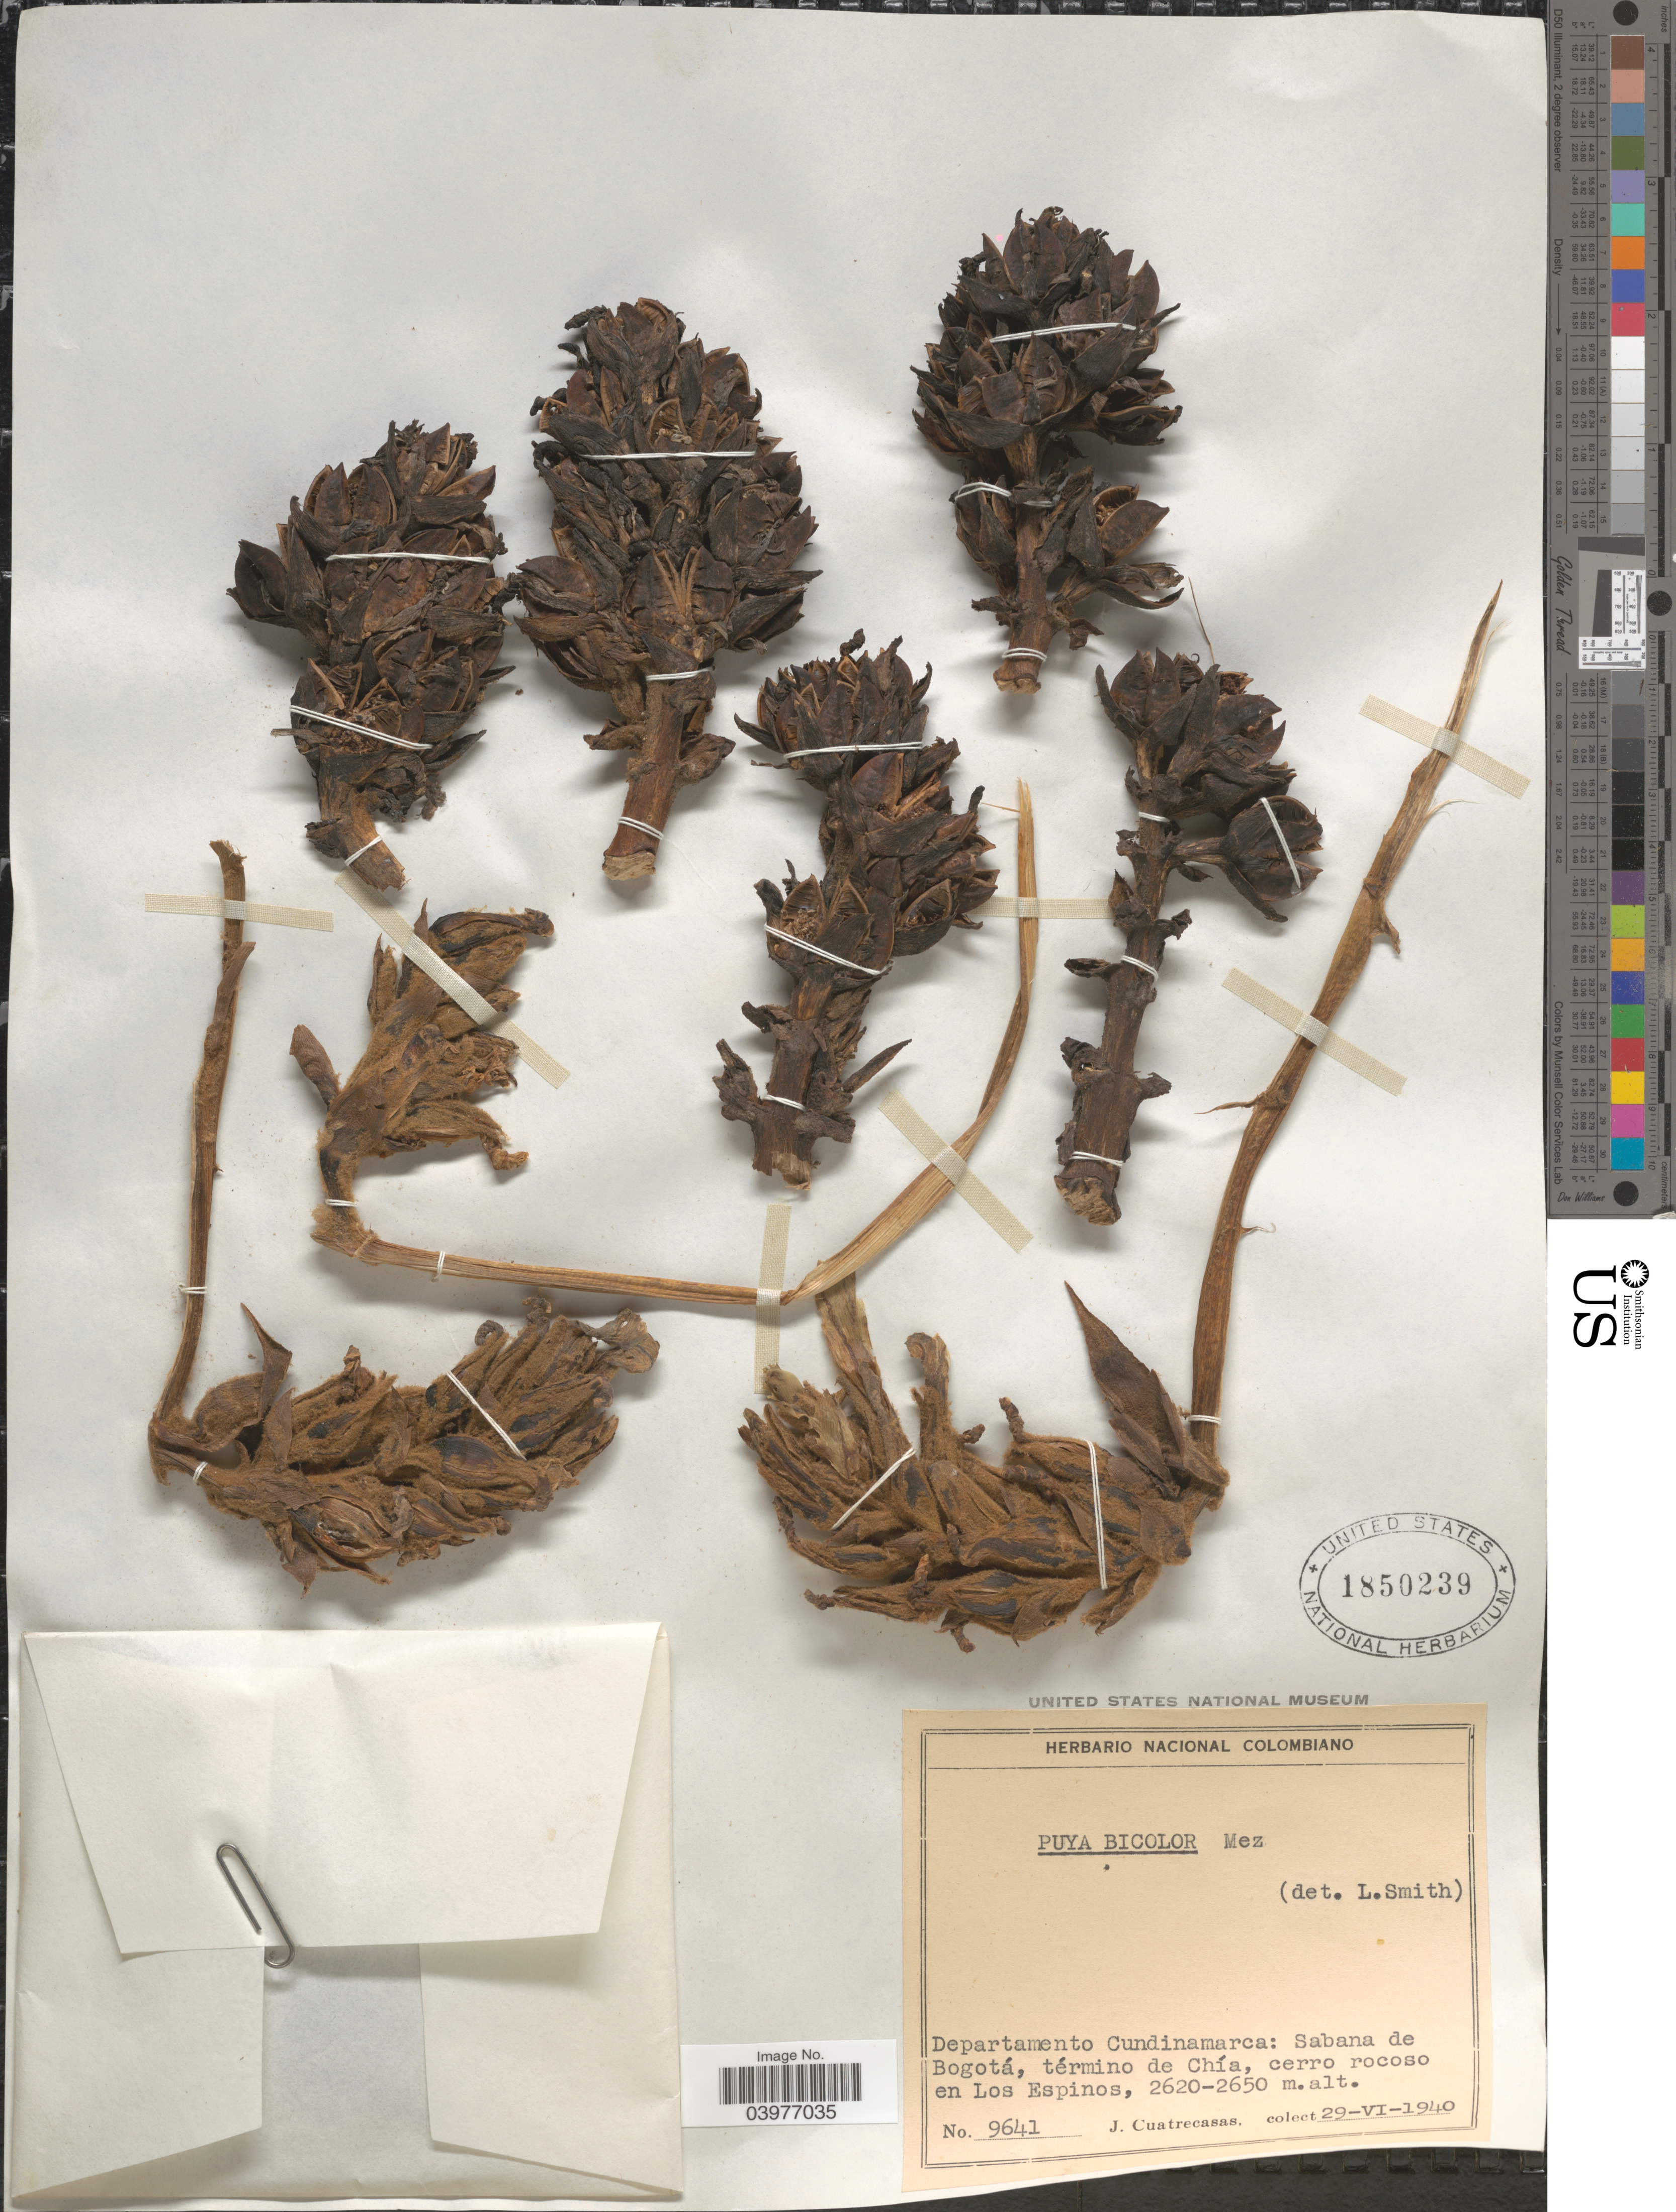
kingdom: Plantae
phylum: Tracheophyta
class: Liliopsida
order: Poales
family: Bromeliaceae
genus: Puya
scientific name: Puya bicolor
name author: Mez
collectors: J. Cuatrecasas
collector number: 9641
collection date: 1940-06-29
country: Colombia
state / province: Cundinamarca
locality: Departamento Cundinamarca: Sabana de Bogotá, término de Chía, cerro rocoso en Los Espinos.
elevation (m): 2620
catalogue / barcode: US 1850239